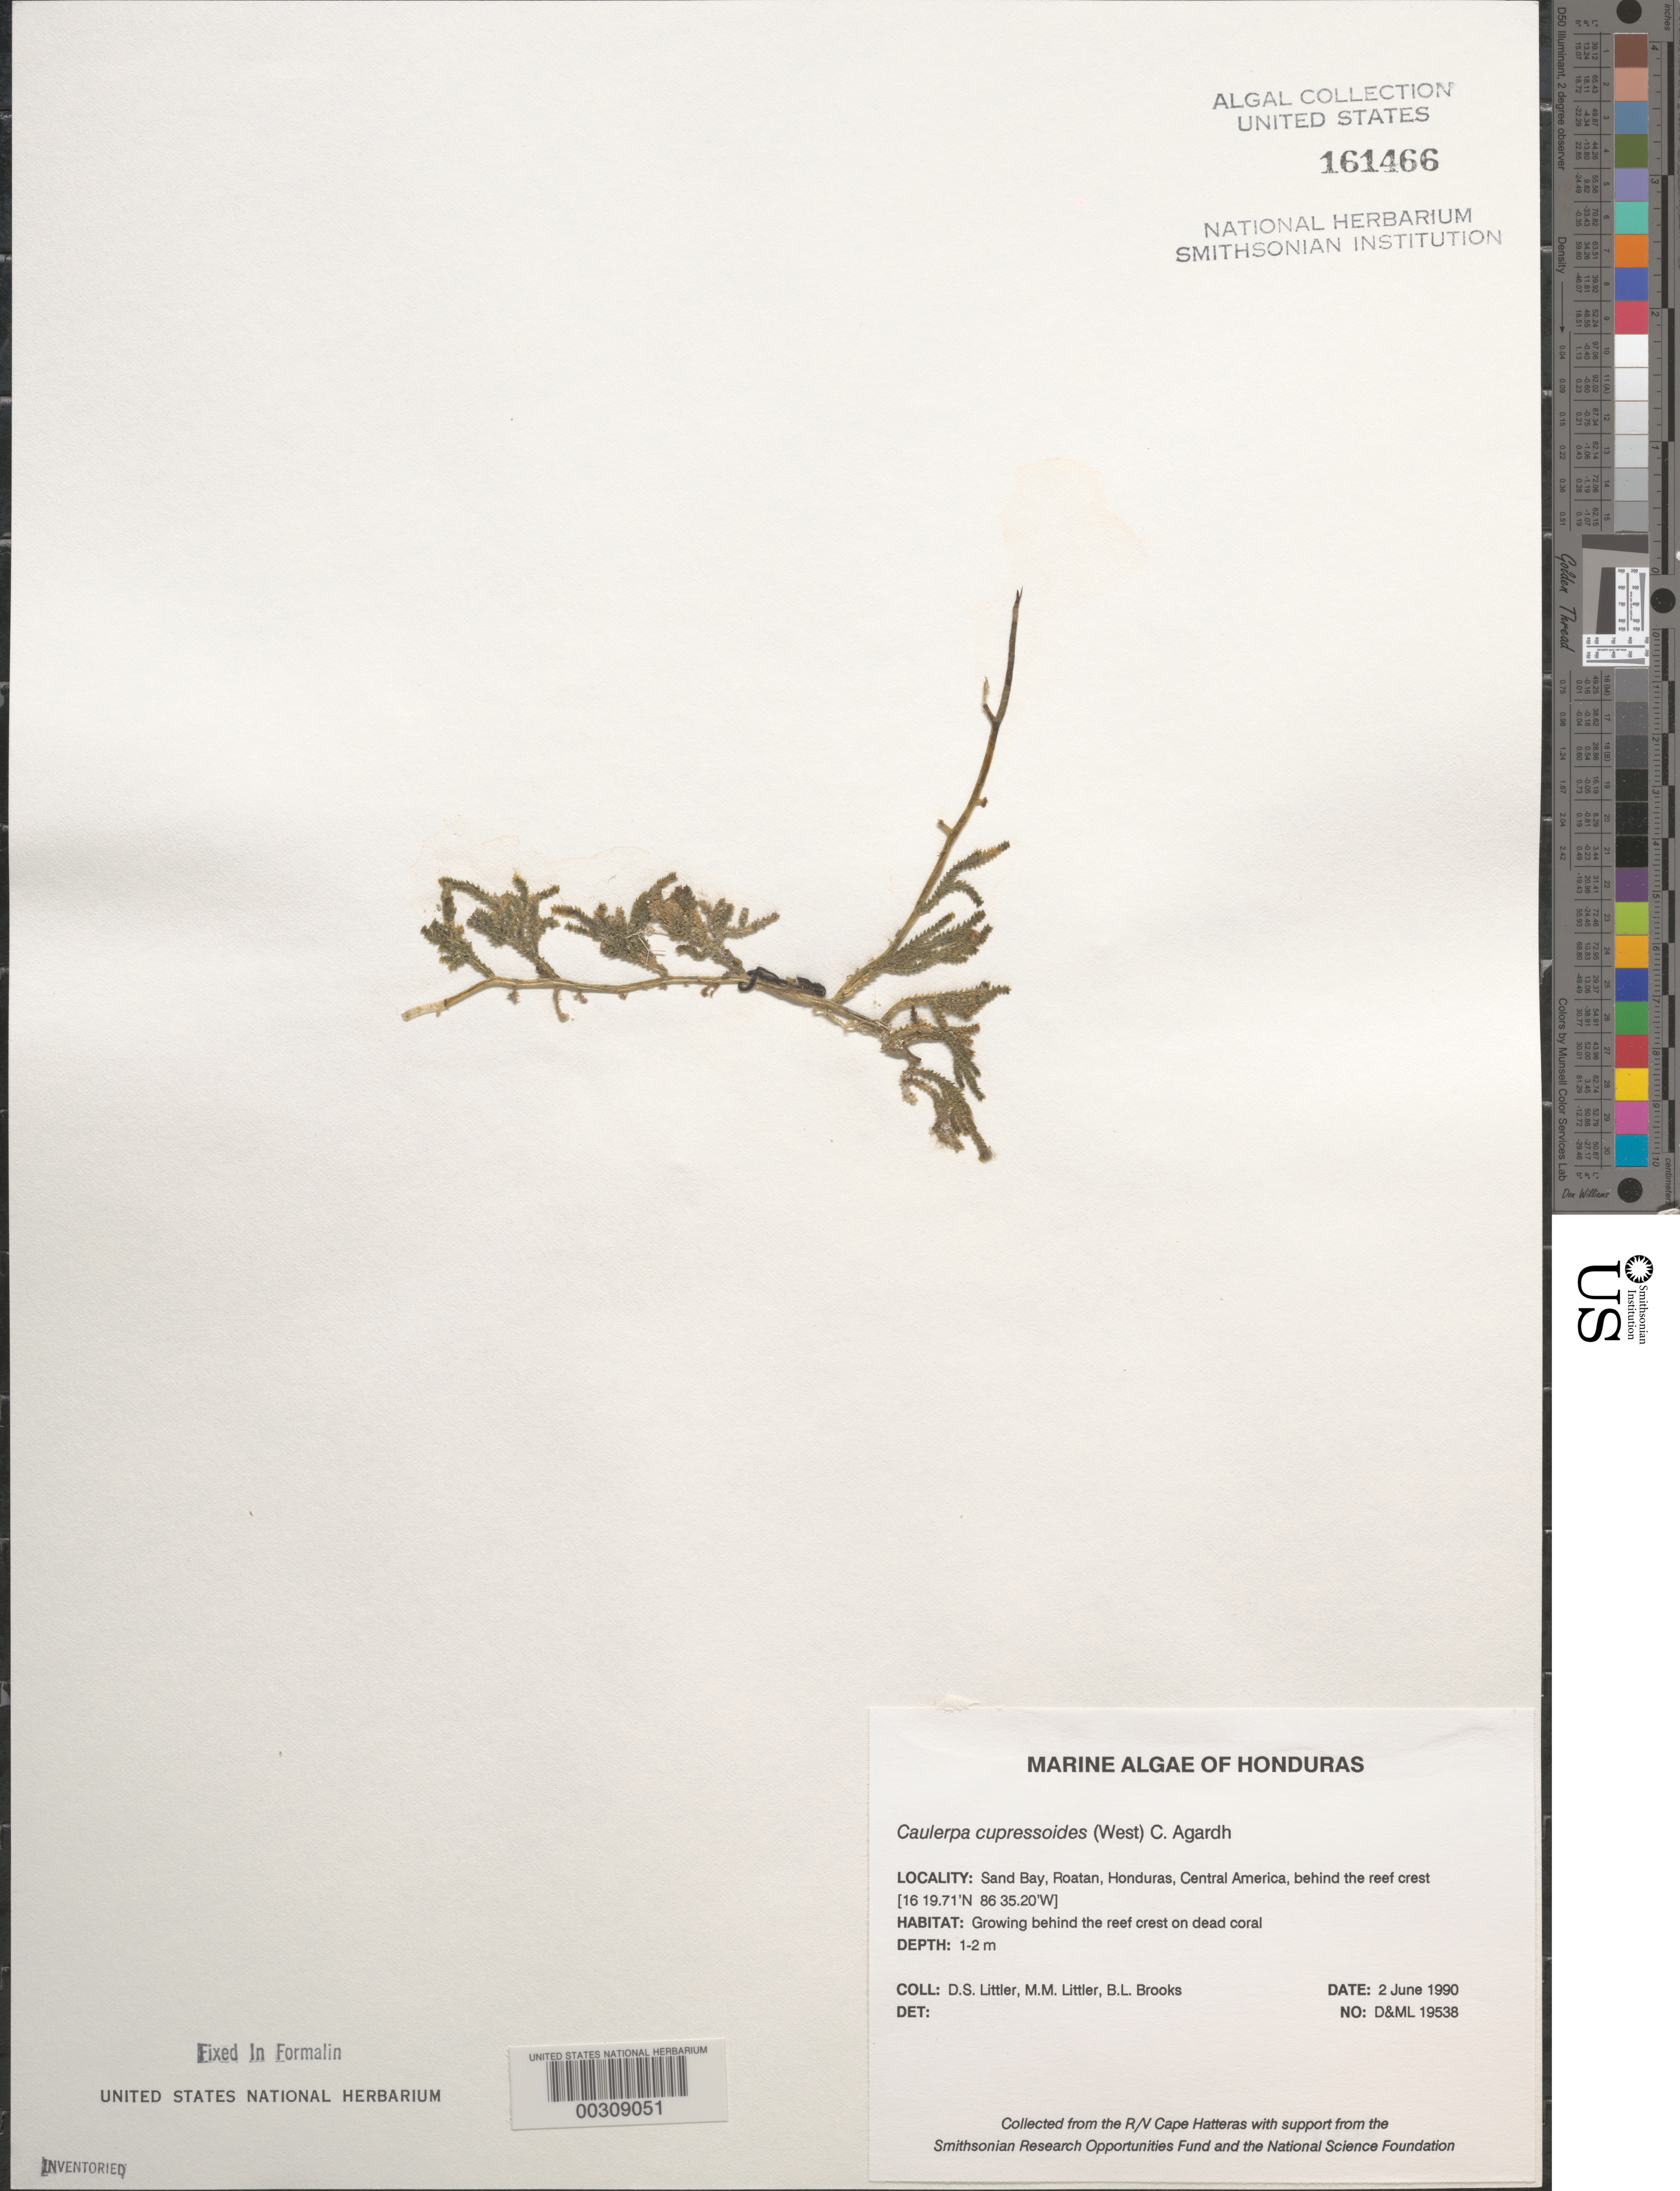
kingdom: Plantae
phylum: Chlorophyta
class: Ulvophyceae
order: Bryopsidales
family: Caulerpaceae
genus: Caulerpa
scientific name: Caulerpa cupressoides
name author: (Vahl) C. Agardh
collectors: D. S. Littler, M. M. Littler & B. Brooks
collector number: D&ML 19538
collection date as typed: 02 Jun 1990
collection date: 1990-06-02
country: Honduras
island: Roatan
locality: Sand Bay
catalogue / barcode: US 161466